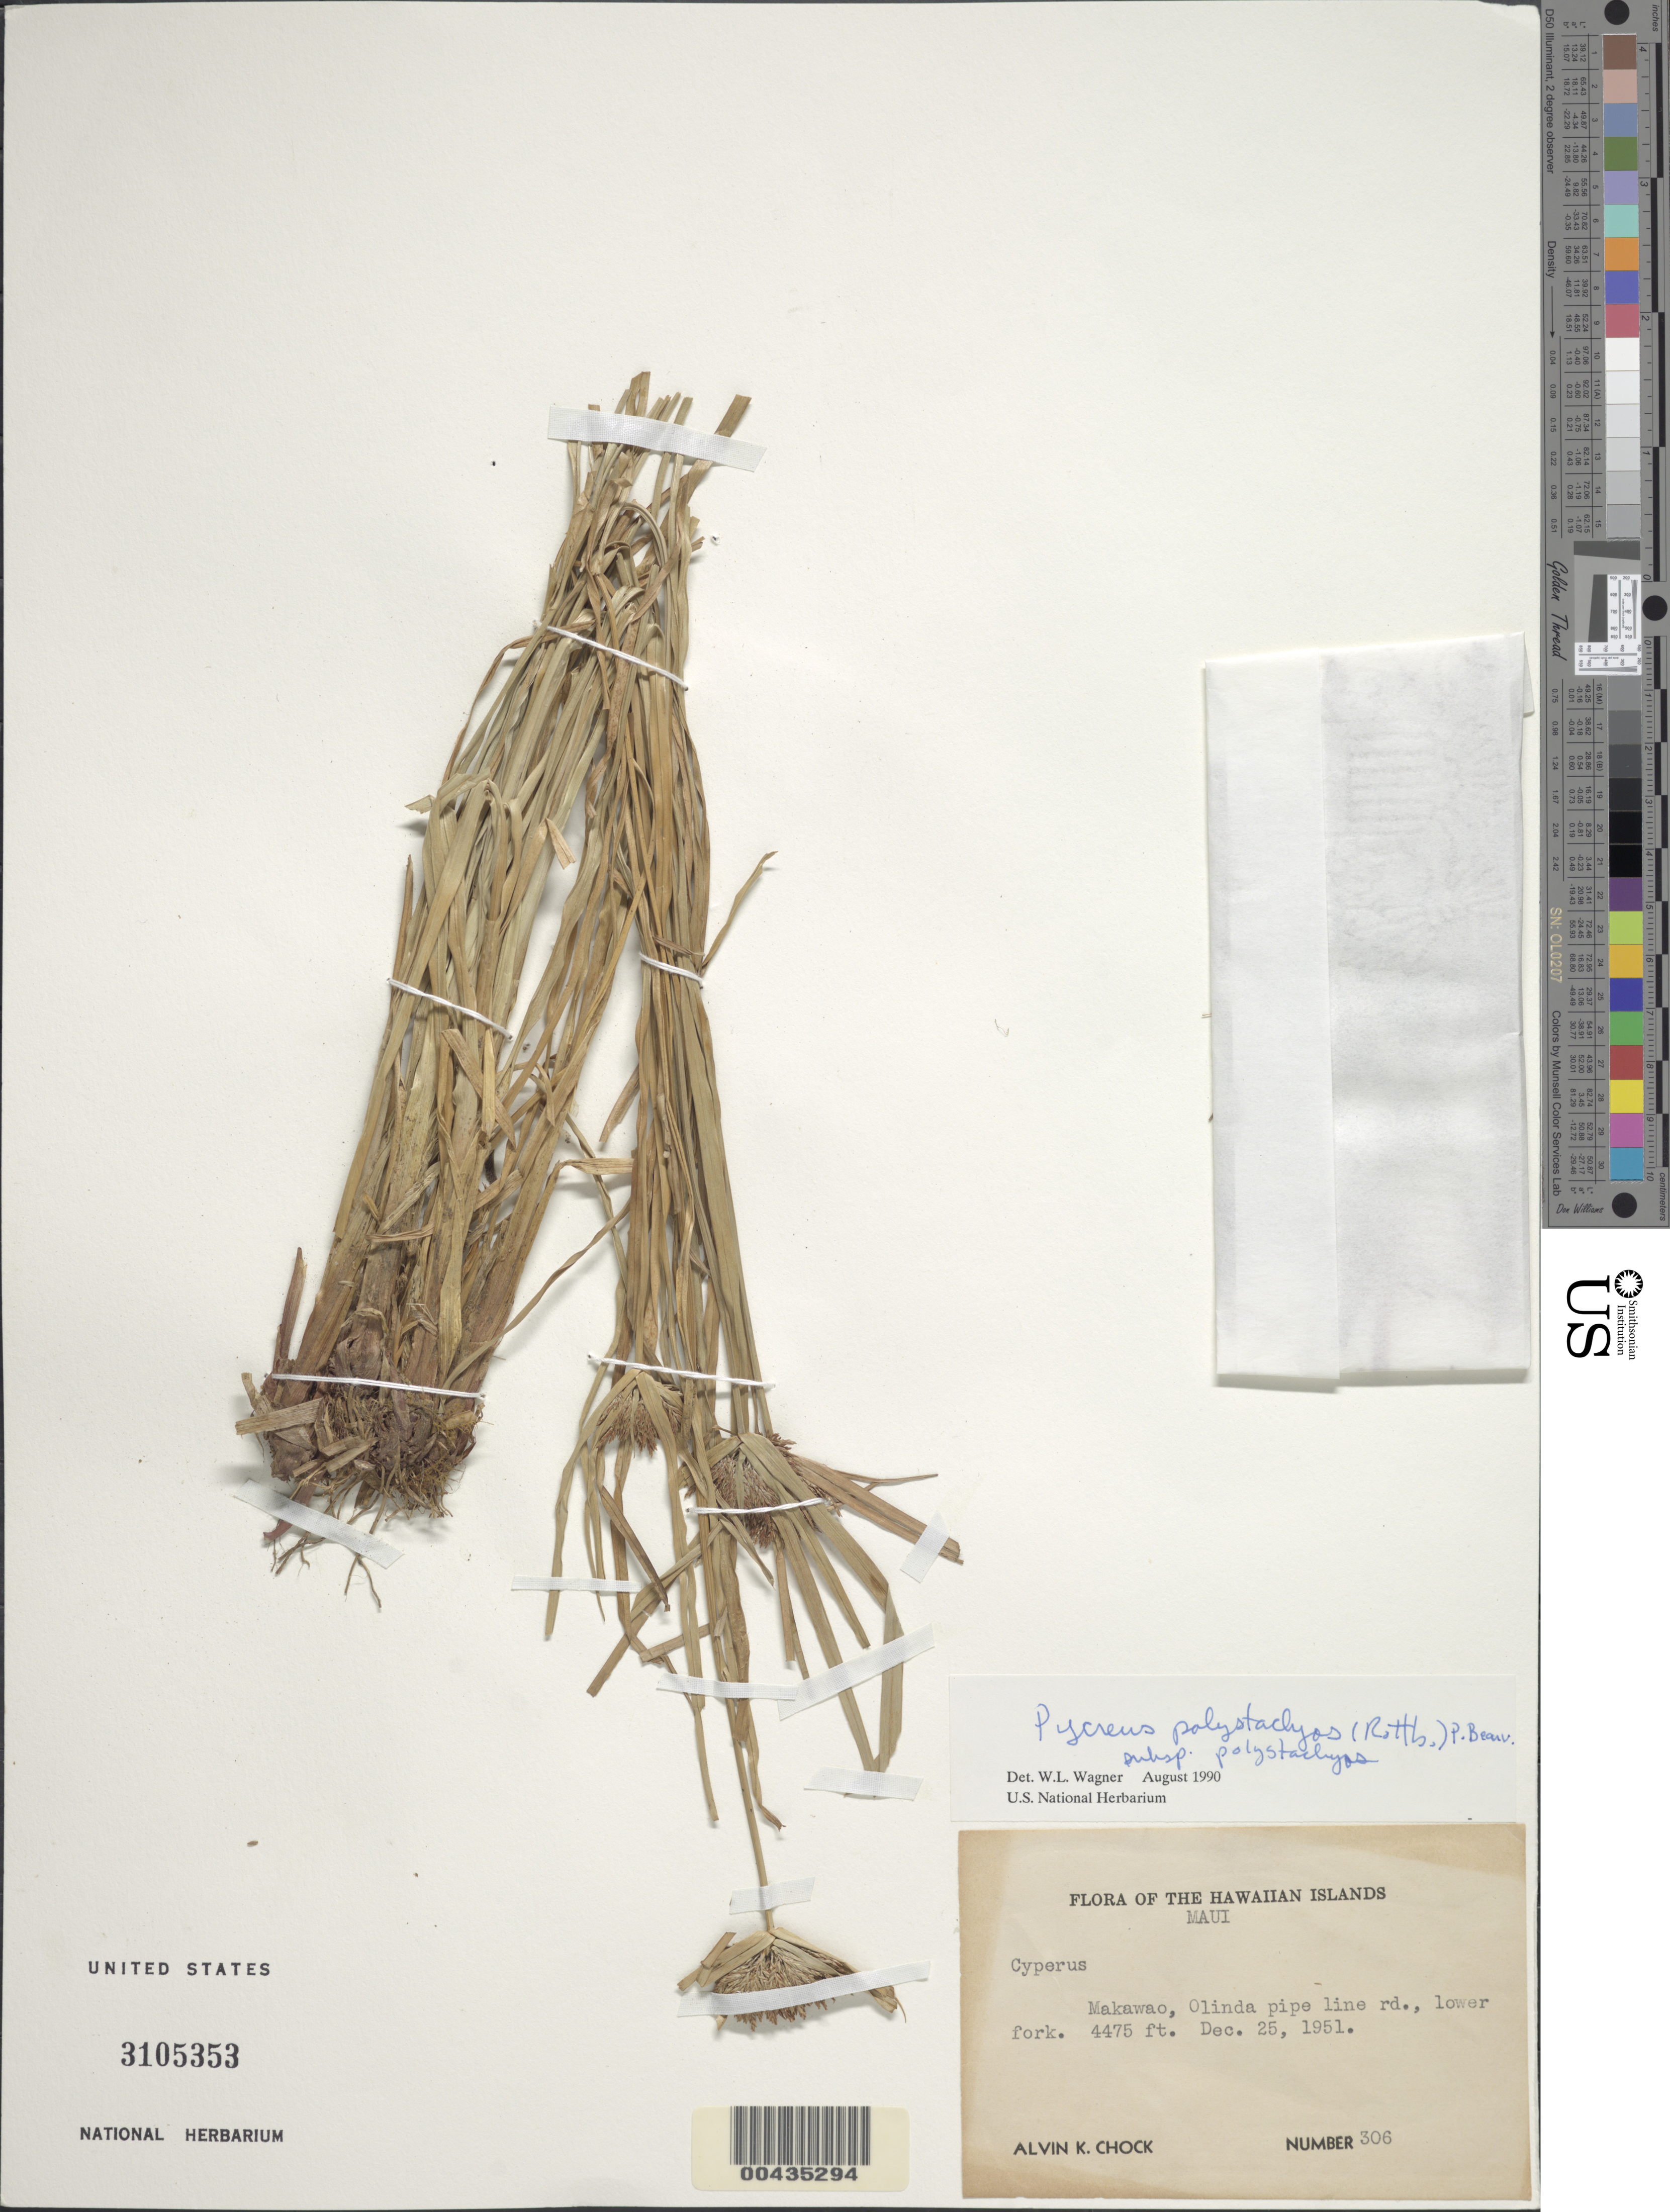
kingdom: Plantae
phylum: Tracheophyta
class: Liliopsida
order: Poales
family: Cyperaceae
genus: Cyperus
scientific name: Cyperus polystachyos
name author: Rottb.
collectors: A. Chock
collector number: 306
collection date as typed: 25 Dec 1951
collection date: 1951-12-25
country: United States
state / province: Hawaii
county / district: Maui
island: Maui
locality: Makawao, Olinda Pipe Line Road, lower fork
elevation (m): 1364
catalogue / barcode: US 3105353